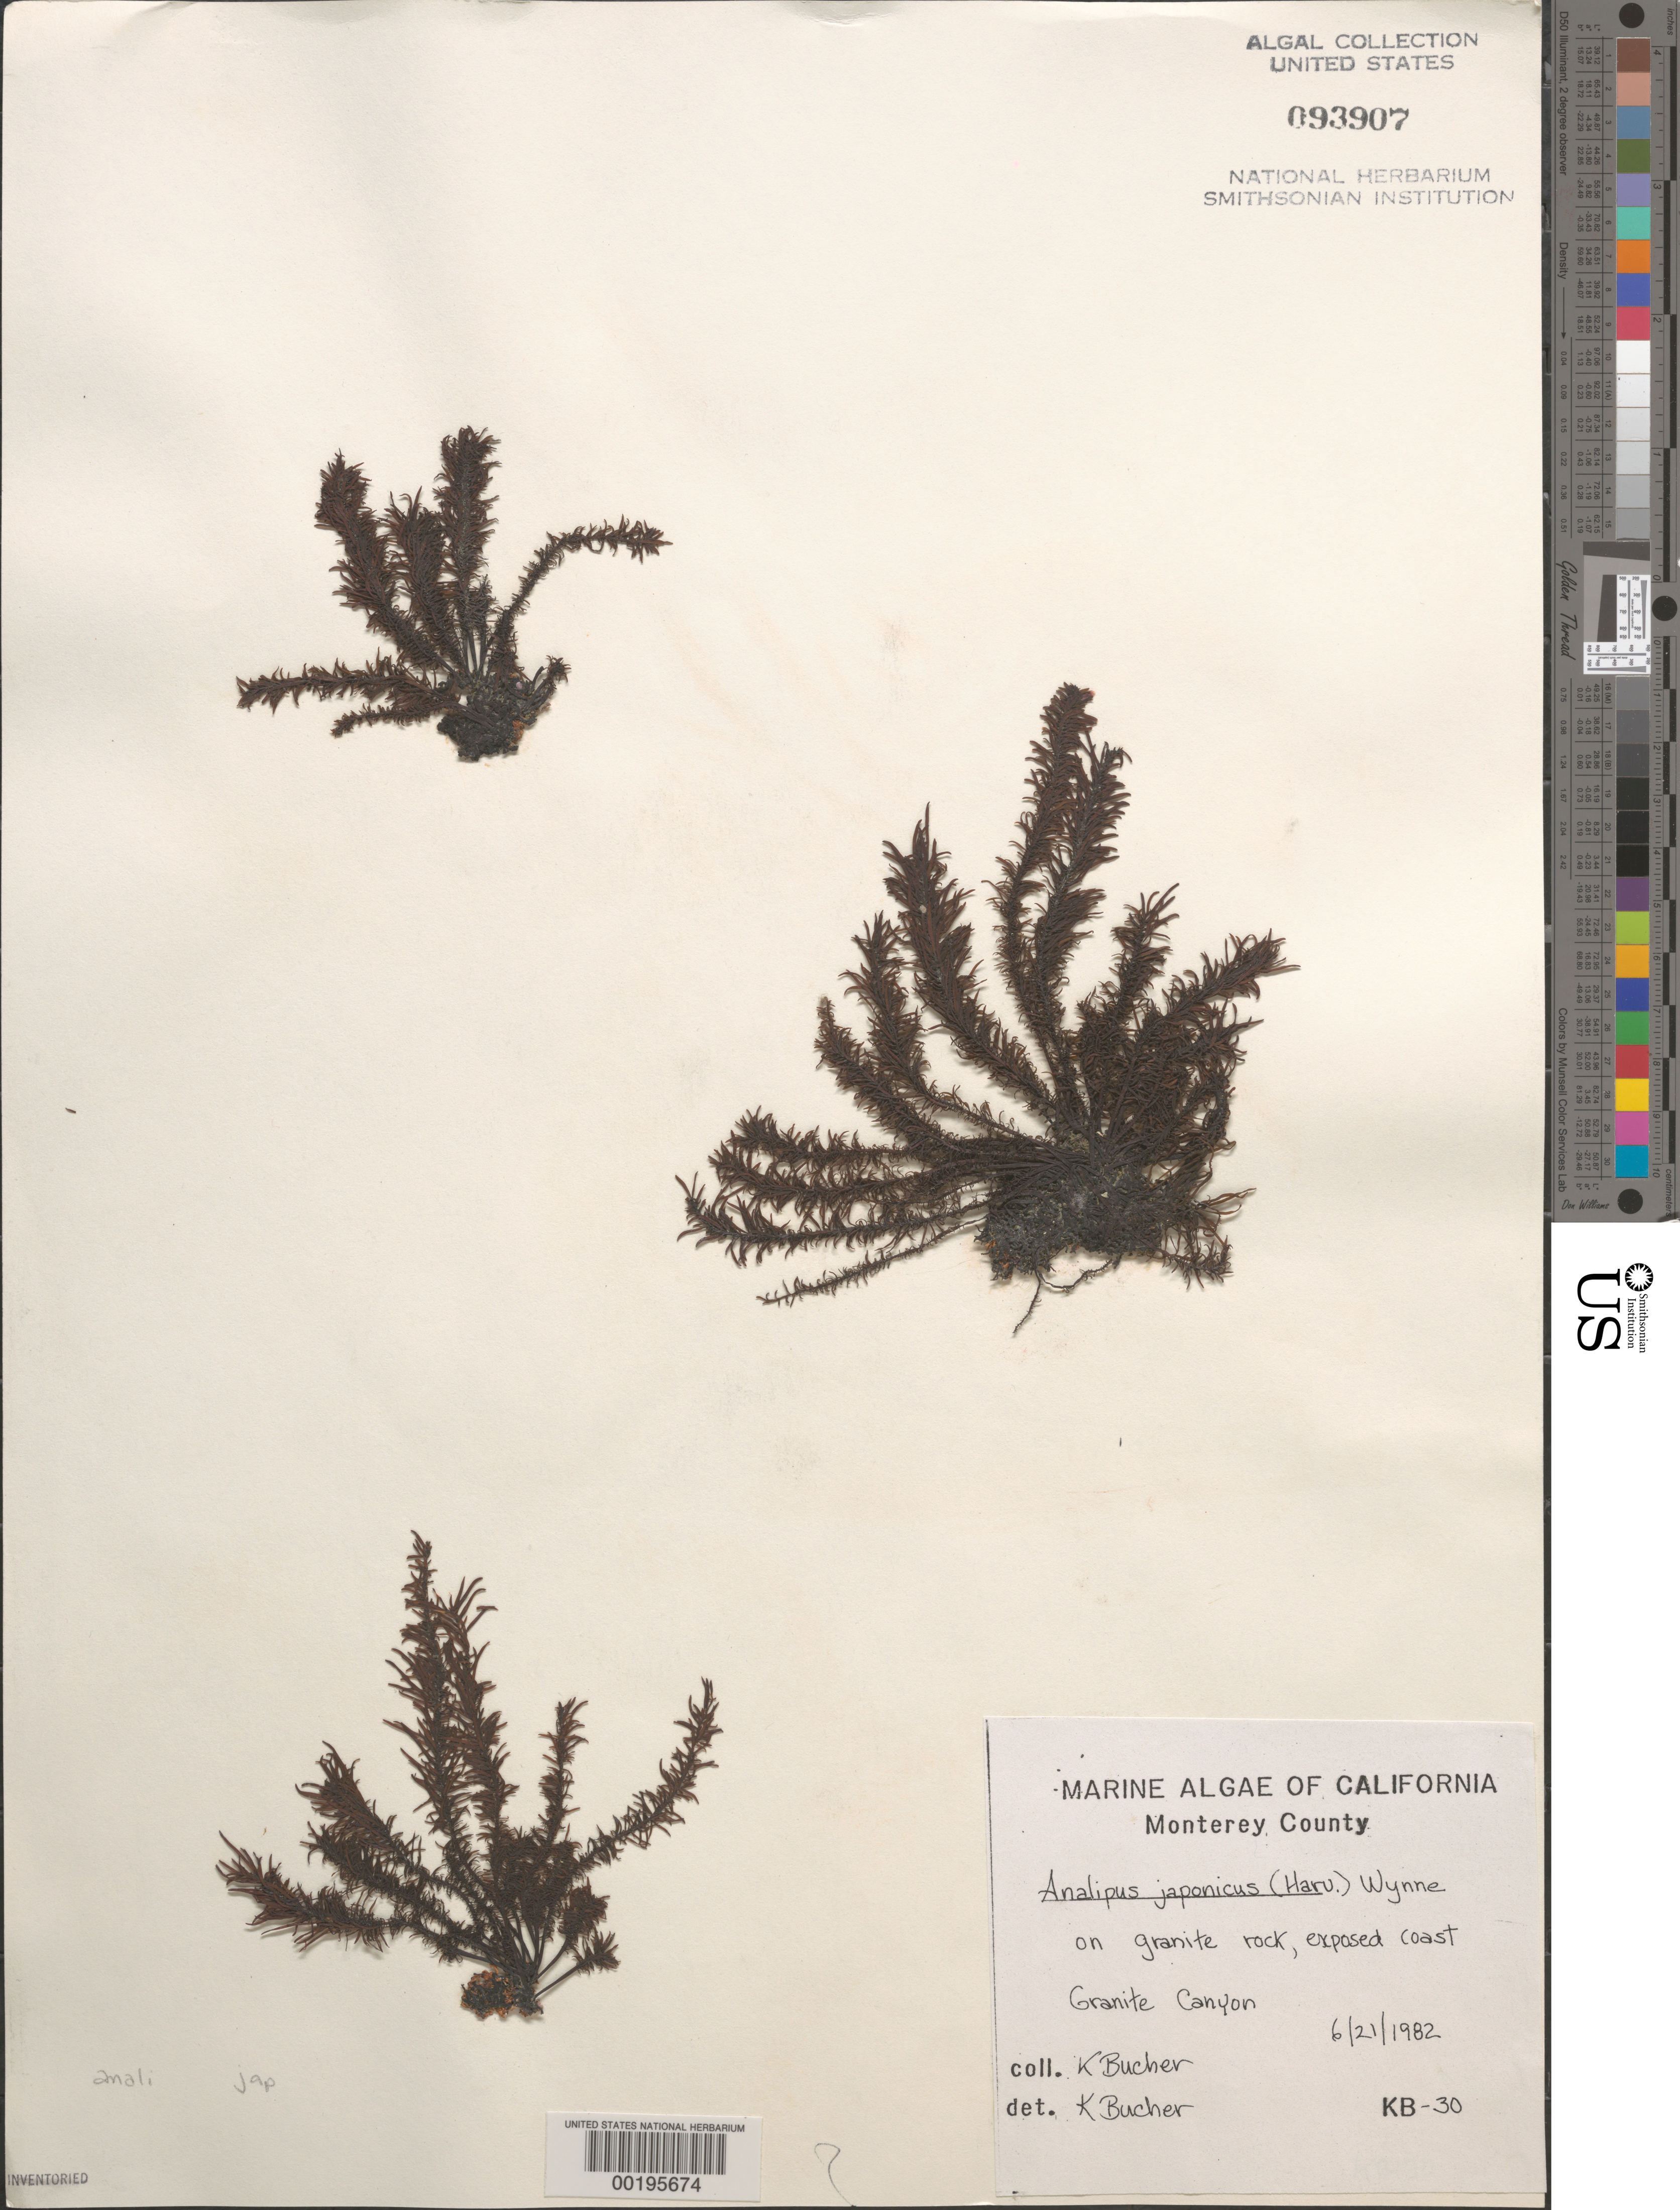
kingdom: Chromista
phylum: Ochrophyta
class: Phaeophyceae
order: Ectocarpales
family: Chordariaceae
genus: Analipus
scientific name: Analipus japonicus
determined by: Bucher, Katina E.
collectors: K. E. Bucher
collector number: KB-30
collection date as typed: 21 Jun 1982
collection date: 1982-06-21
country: United States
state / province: California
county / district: Monterey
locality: Granite Canyon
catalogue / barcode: US 93907